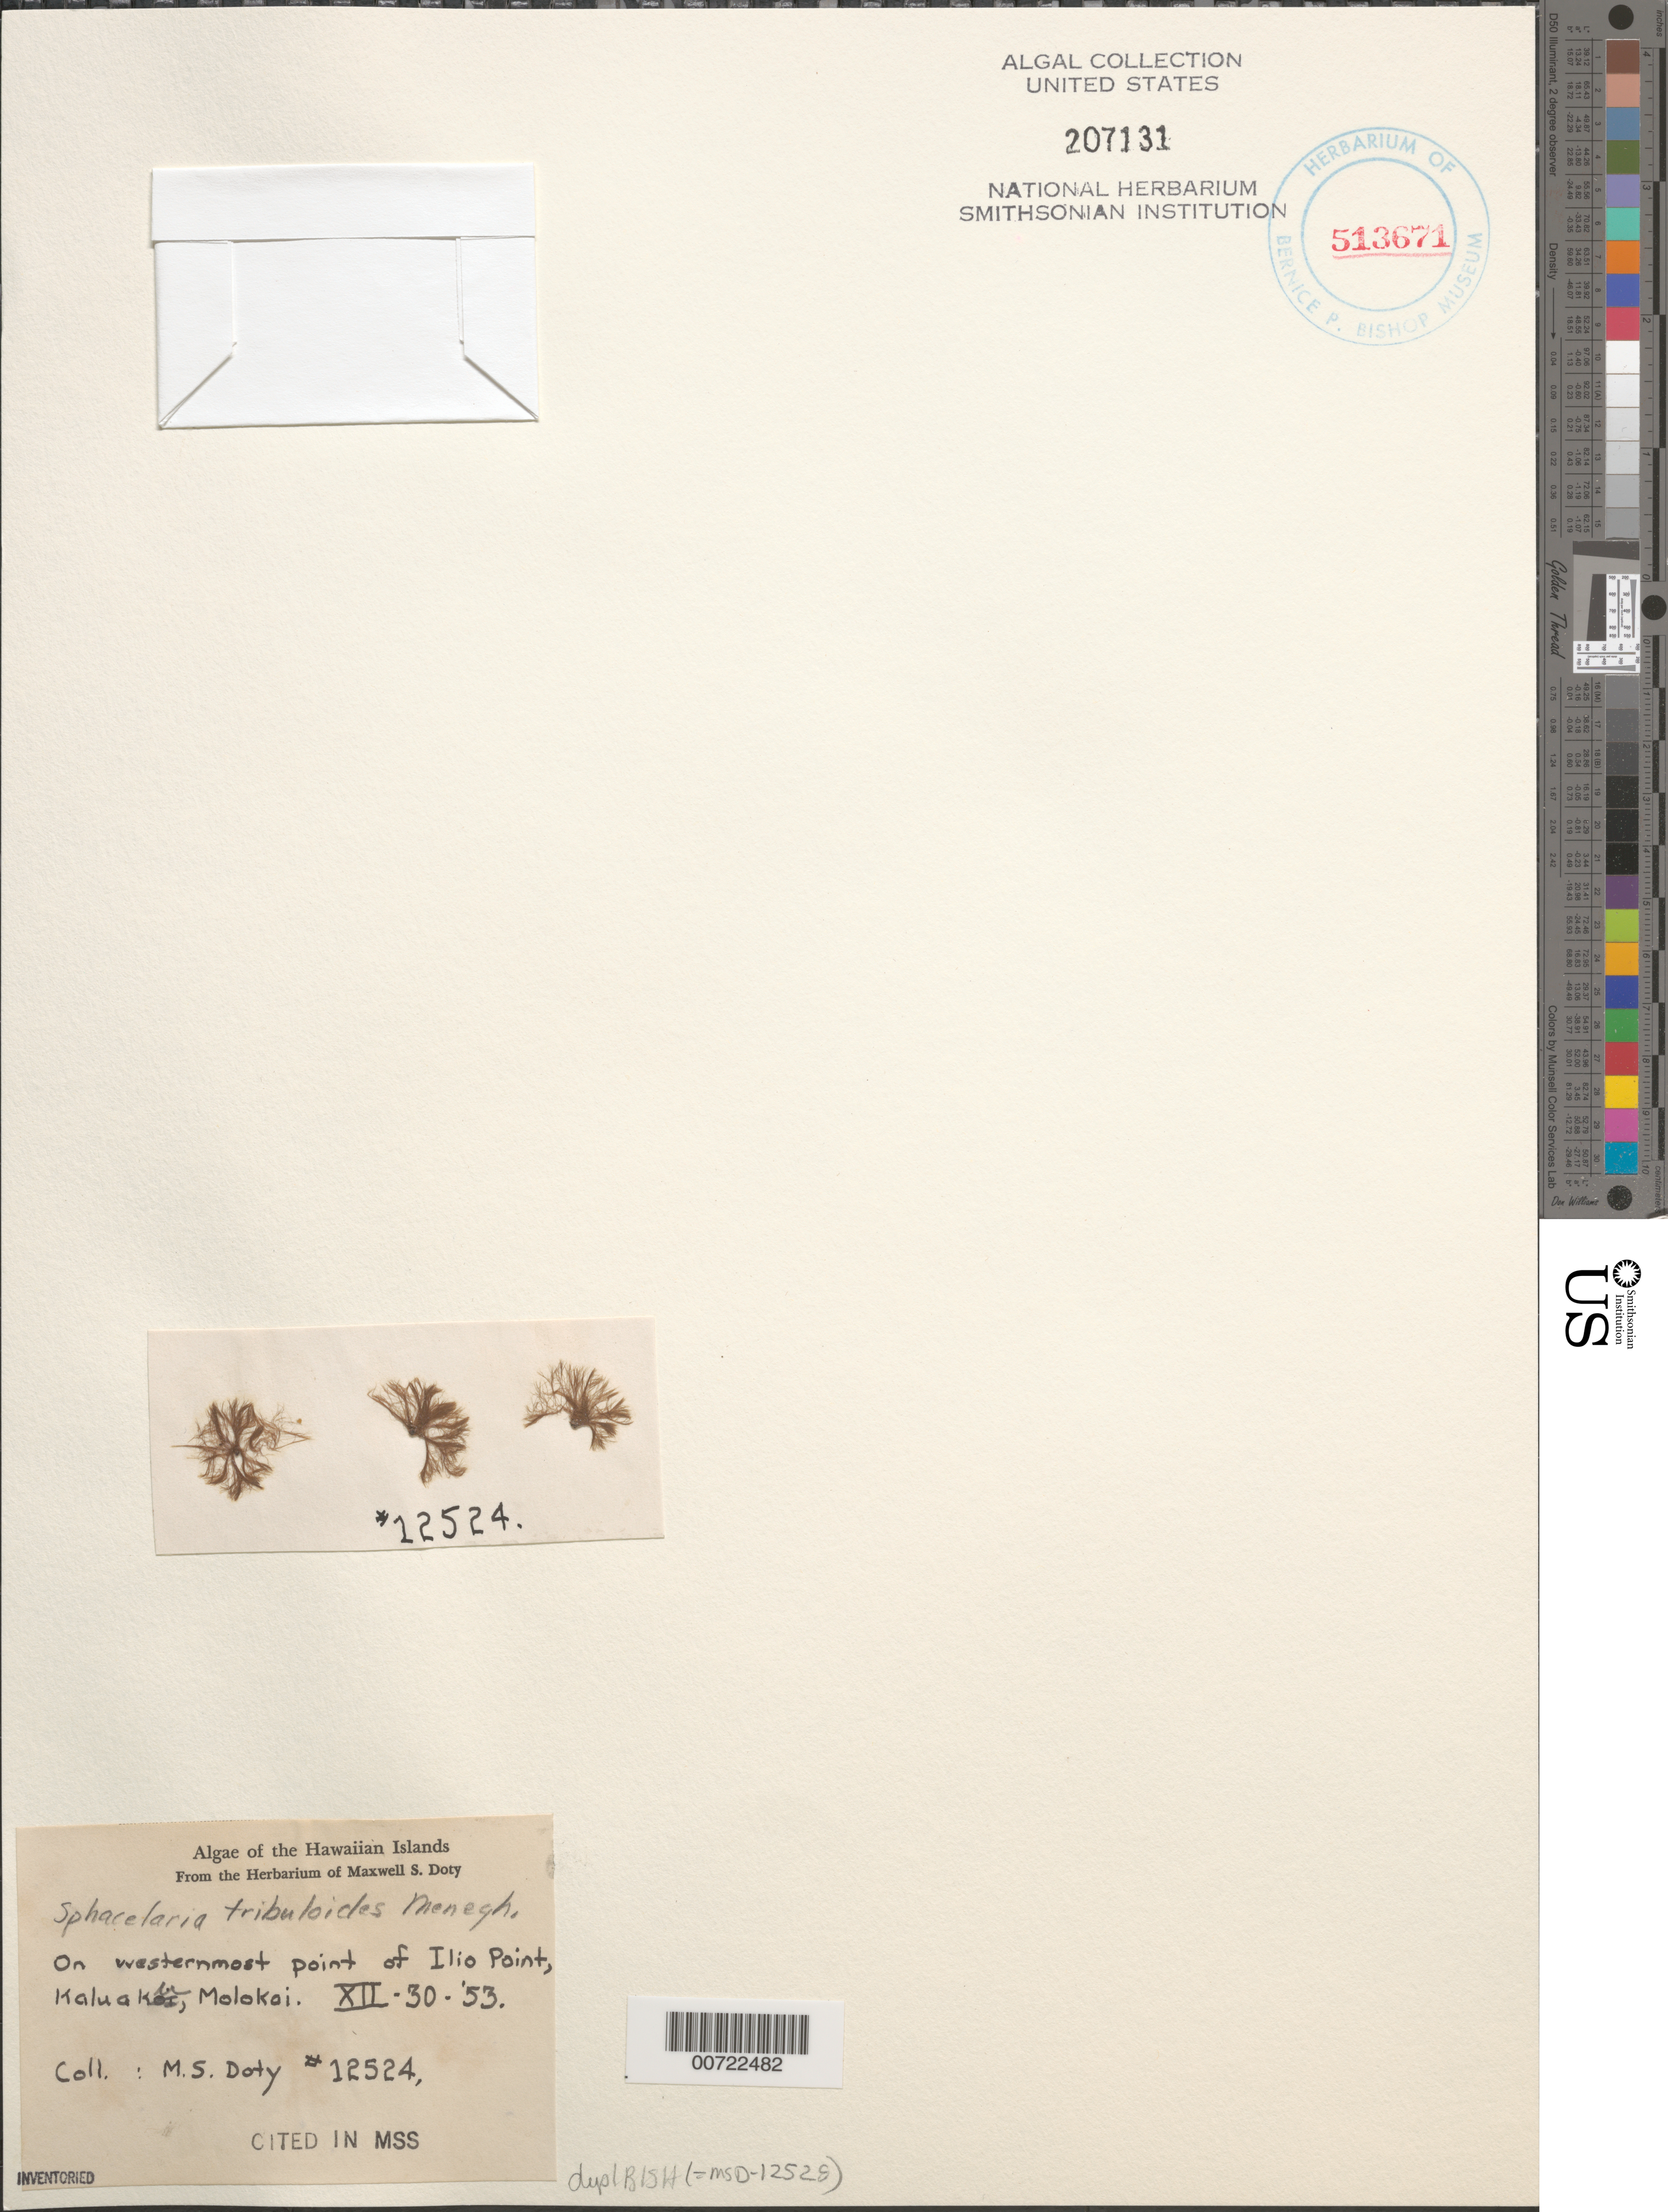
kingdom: Chromista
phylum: Ochrophyta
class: Phaeophyceae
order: Sphacelariales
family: Sphacelariaceae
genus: Sphacelaria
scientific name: Sphacelaria tribuloides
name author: Menegh.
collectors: M. S. Doty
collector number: MSD 12524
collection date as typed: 30 Dec 1953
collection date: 1953-12-30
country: United States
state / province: Hawaii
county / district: Maui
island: Moloka'i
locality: Ilio Point, Kaluaku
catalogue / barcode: US 207131